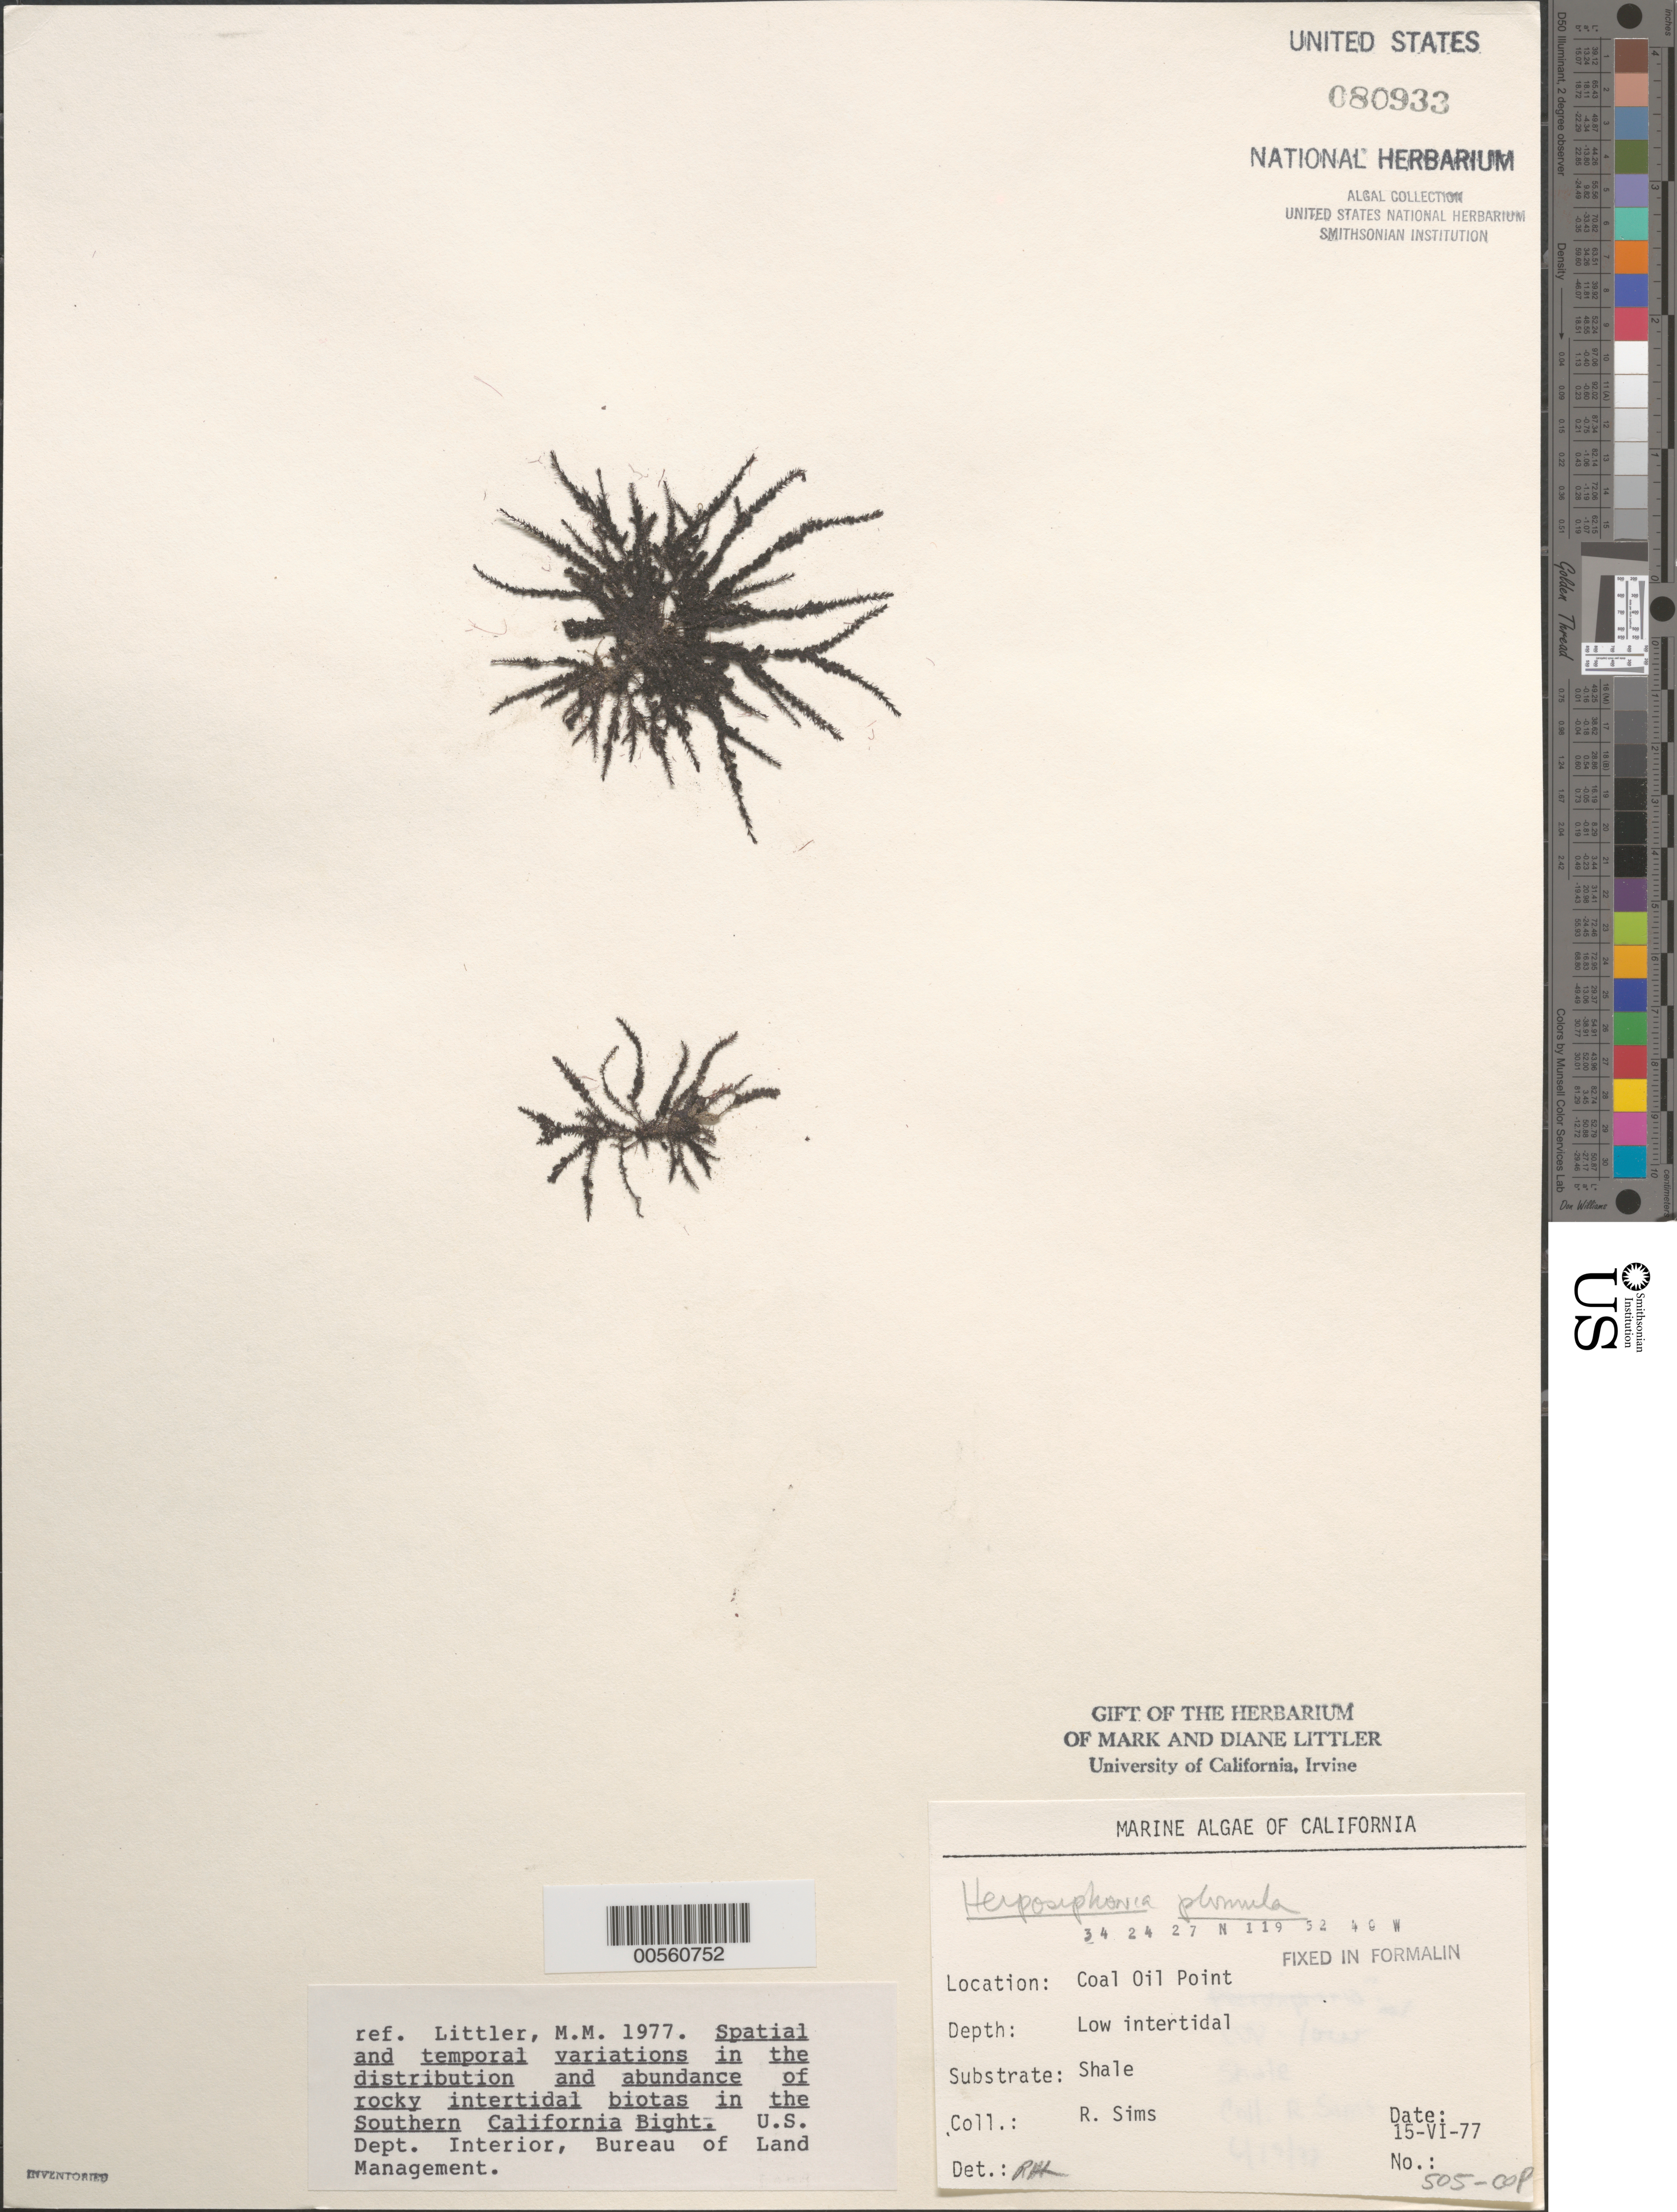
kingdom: Plantae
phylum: Rhodophyta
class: Florideophyceae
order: Ceramiales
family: Rhodomelaceae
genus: Herposiphonia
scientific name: Herposiphonia plumula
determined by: Sims, Robert H.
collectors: R. H. Sims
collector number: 505-cop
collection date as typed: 15 Jun 1977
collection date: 1977-06-15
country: United States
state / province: California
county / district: Santa Barbara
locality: Coal Oil Point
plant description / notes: BLM-SOCALBIGHT Rocky Intertidal Survey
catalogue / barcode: US 80933